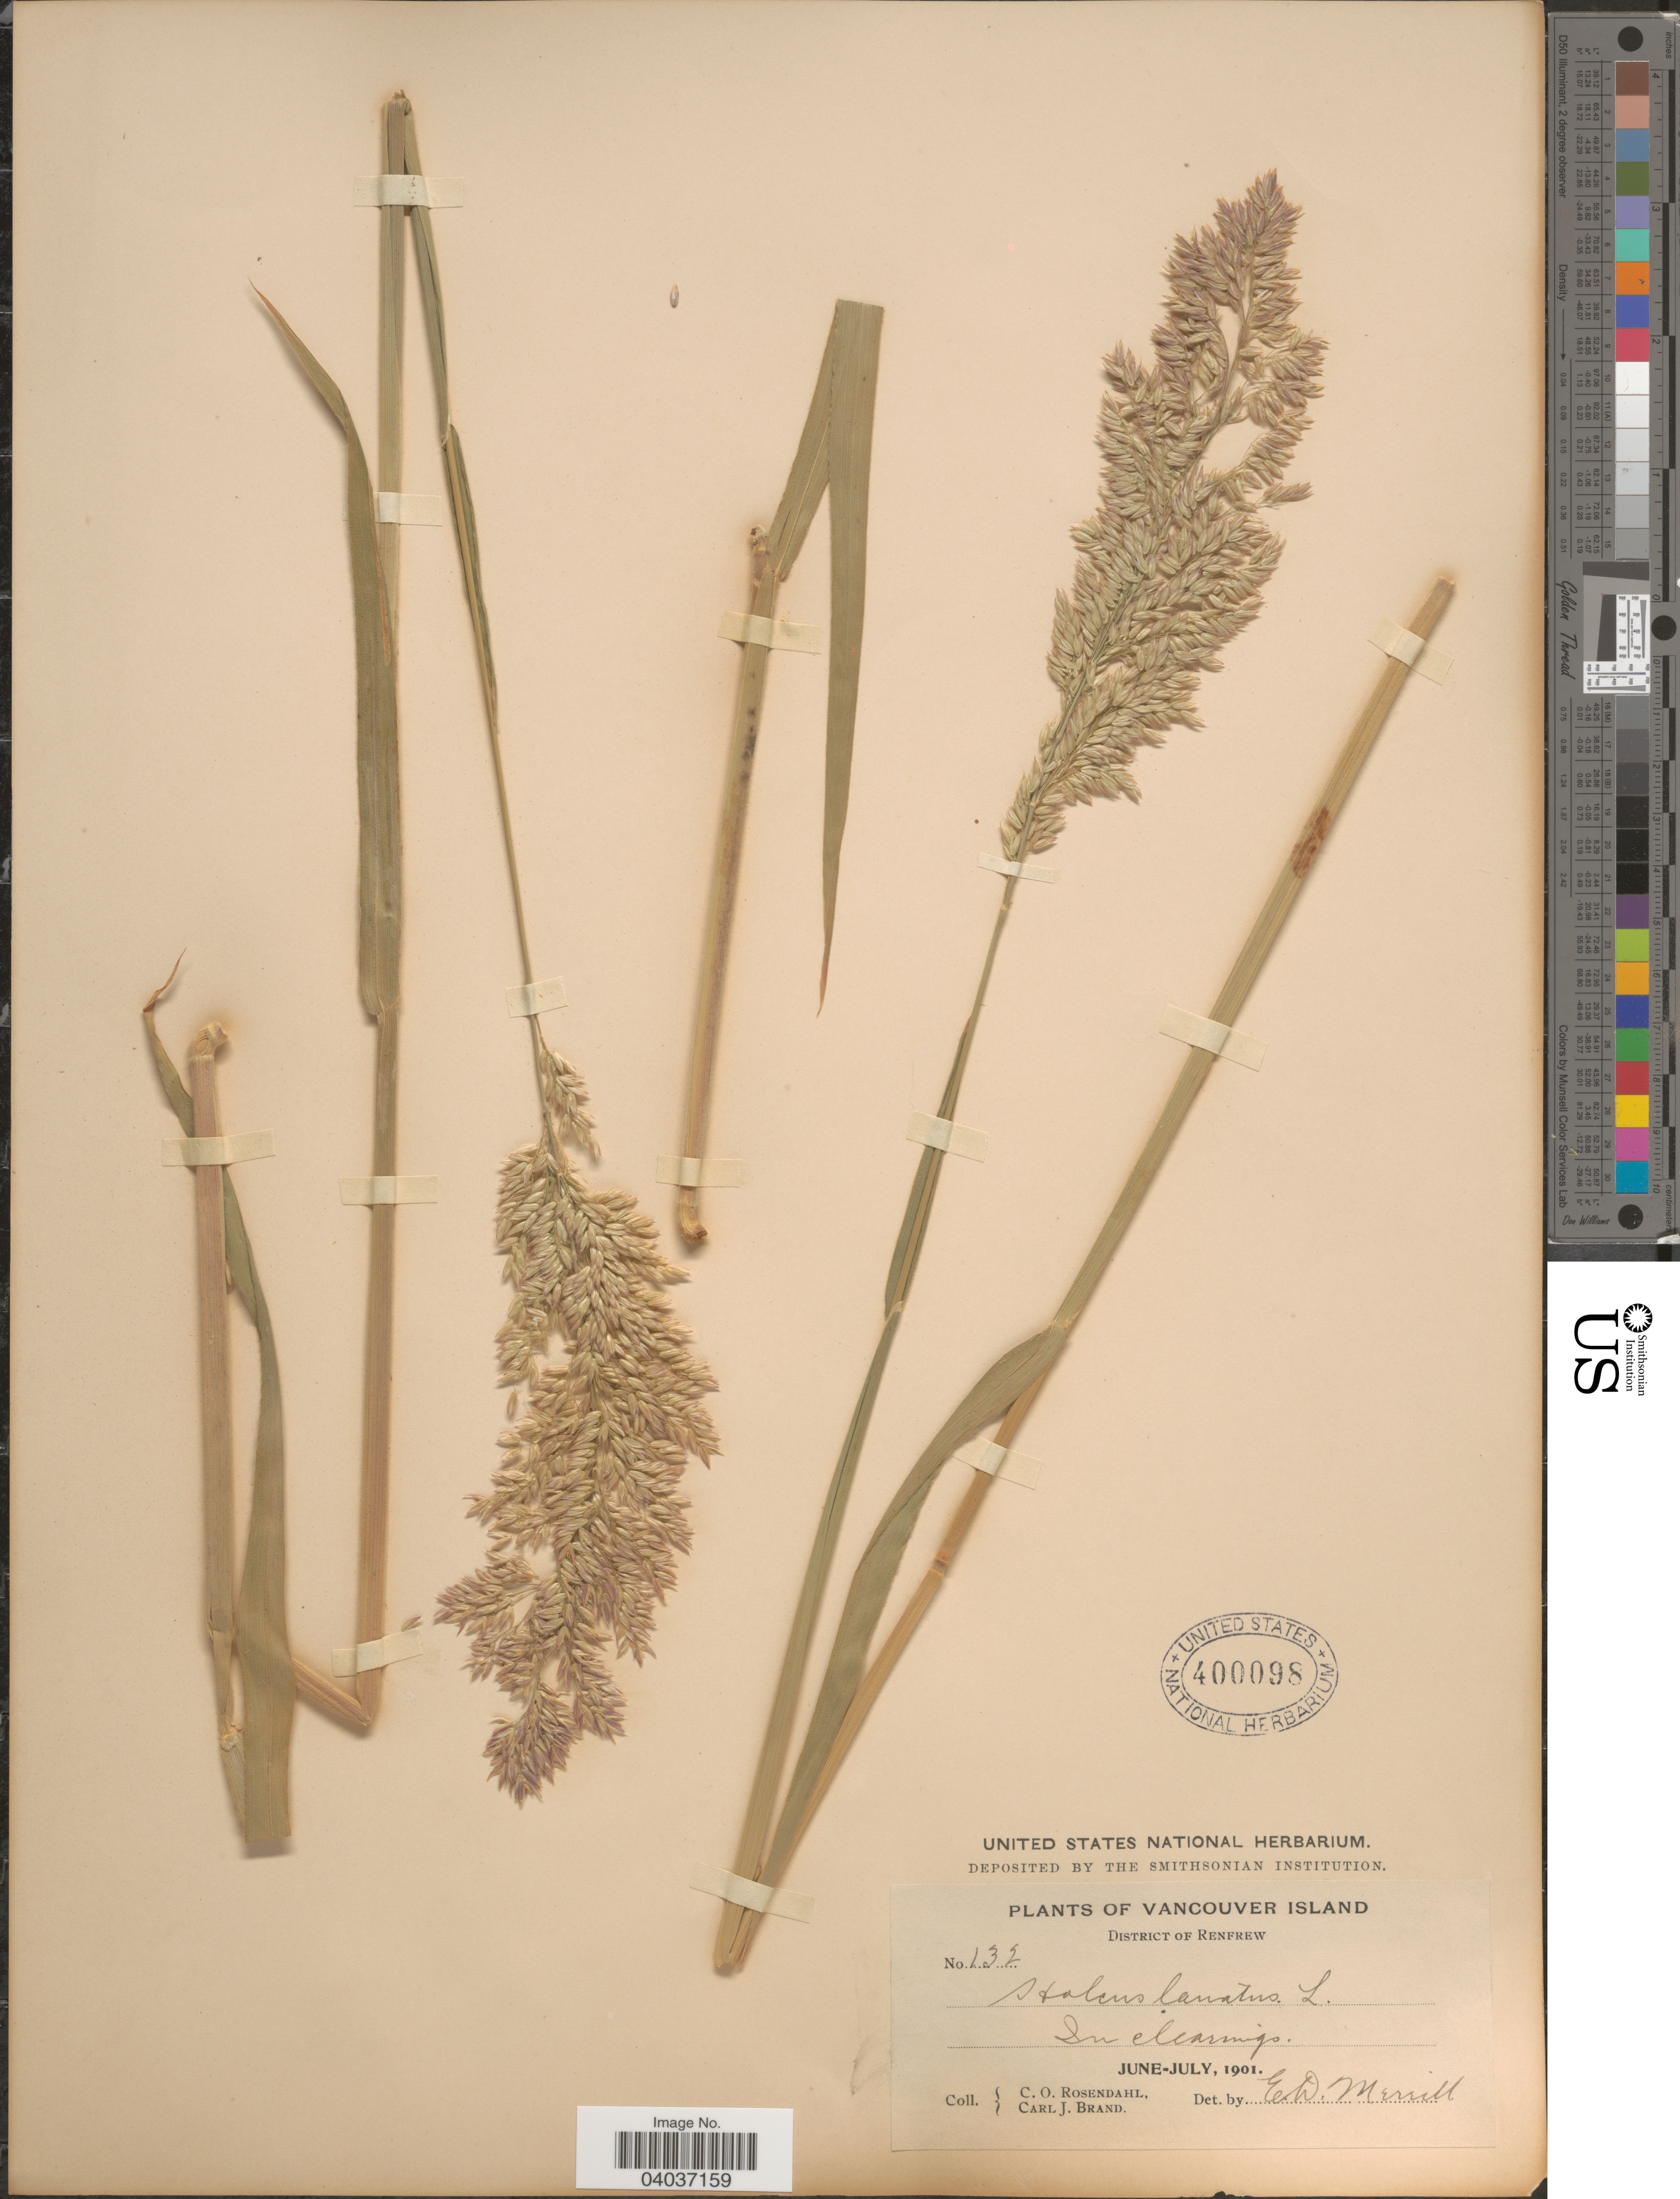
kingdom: Plantae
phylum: Tracheophyta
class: Liliopsida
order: Poales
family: Poaceae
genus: Holcus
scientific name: Holcus lanatus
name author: L.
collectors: C. O. Rosendahl & C. J. Brand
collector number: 132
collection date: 1901-06/1901-07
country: Canada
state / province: British Columbia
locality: Vancouver Island. District of Renfrew.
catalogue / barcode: US 400098